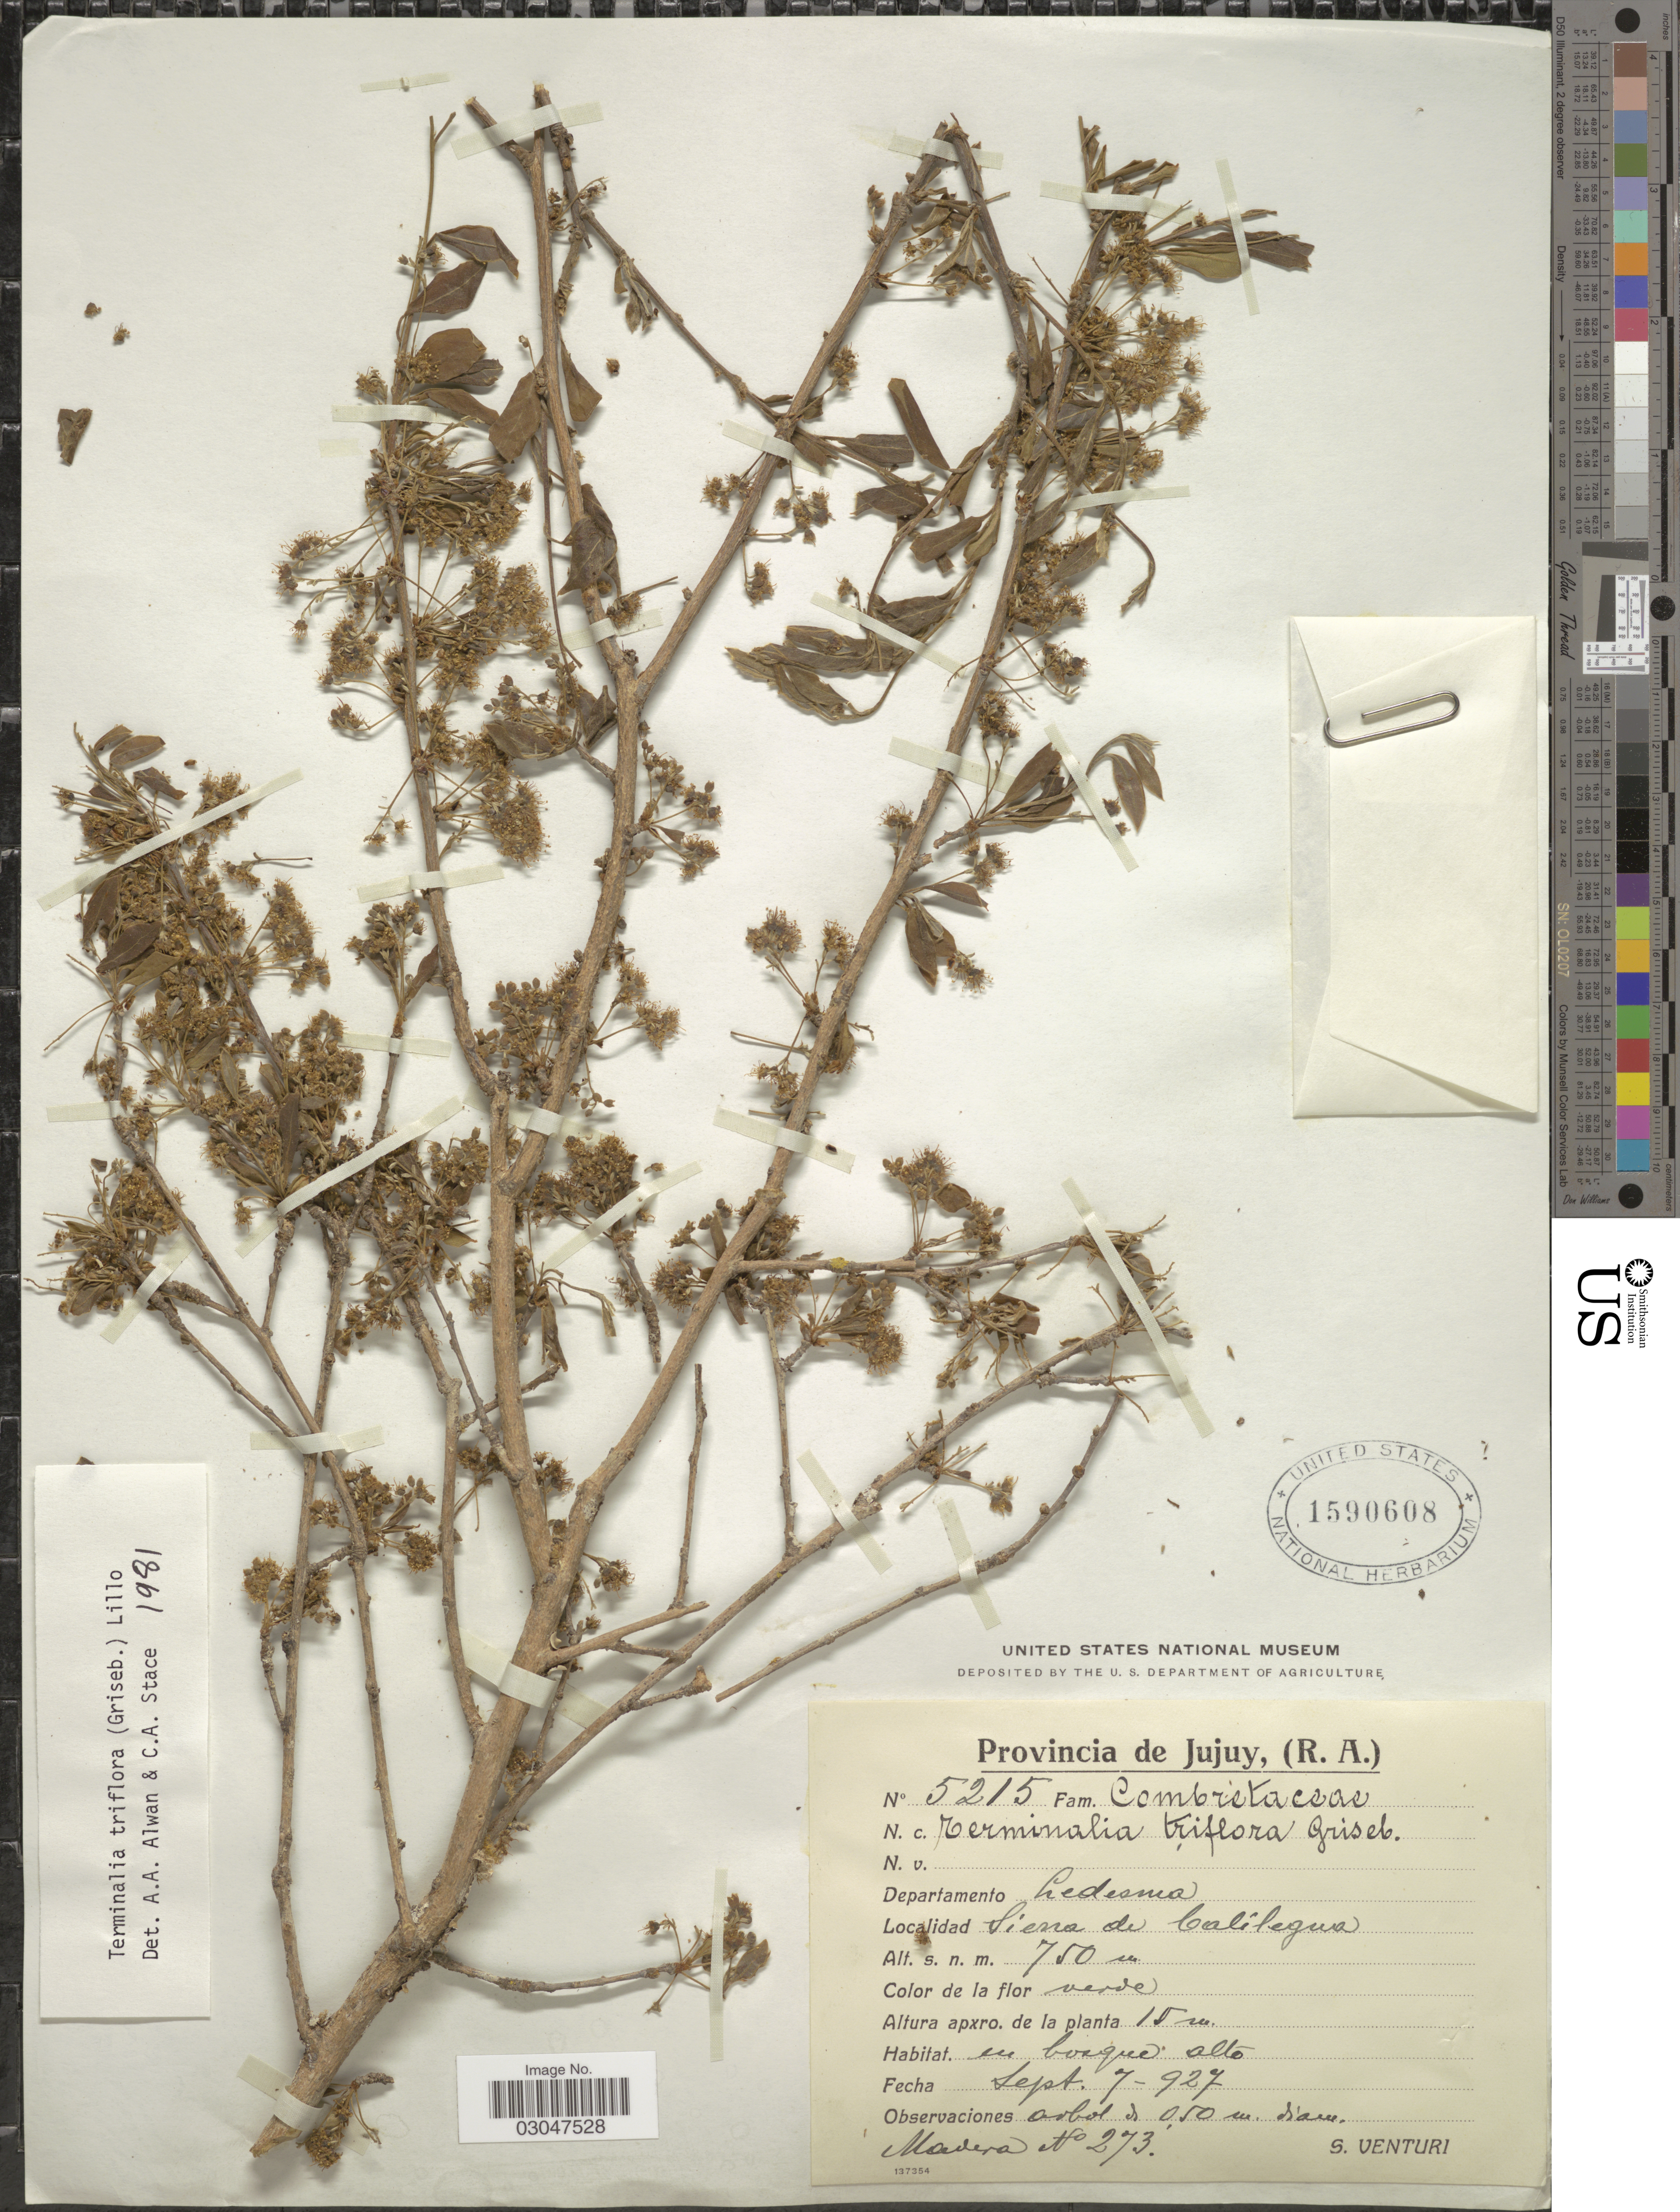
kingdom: Plantae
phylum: Tracheophyta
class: Magnoliopsida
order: Myrtales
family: Combretaceae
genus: Terminalia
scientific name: Terminalia triflora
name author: (Griseb.) Lillo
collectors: S. Venturi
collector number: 5215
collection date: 1927-09-07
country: Argentina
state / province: Jujuy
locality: Departamento Ledesma. Sierra de Calilegua.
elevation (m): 750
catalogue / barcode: US 1590608